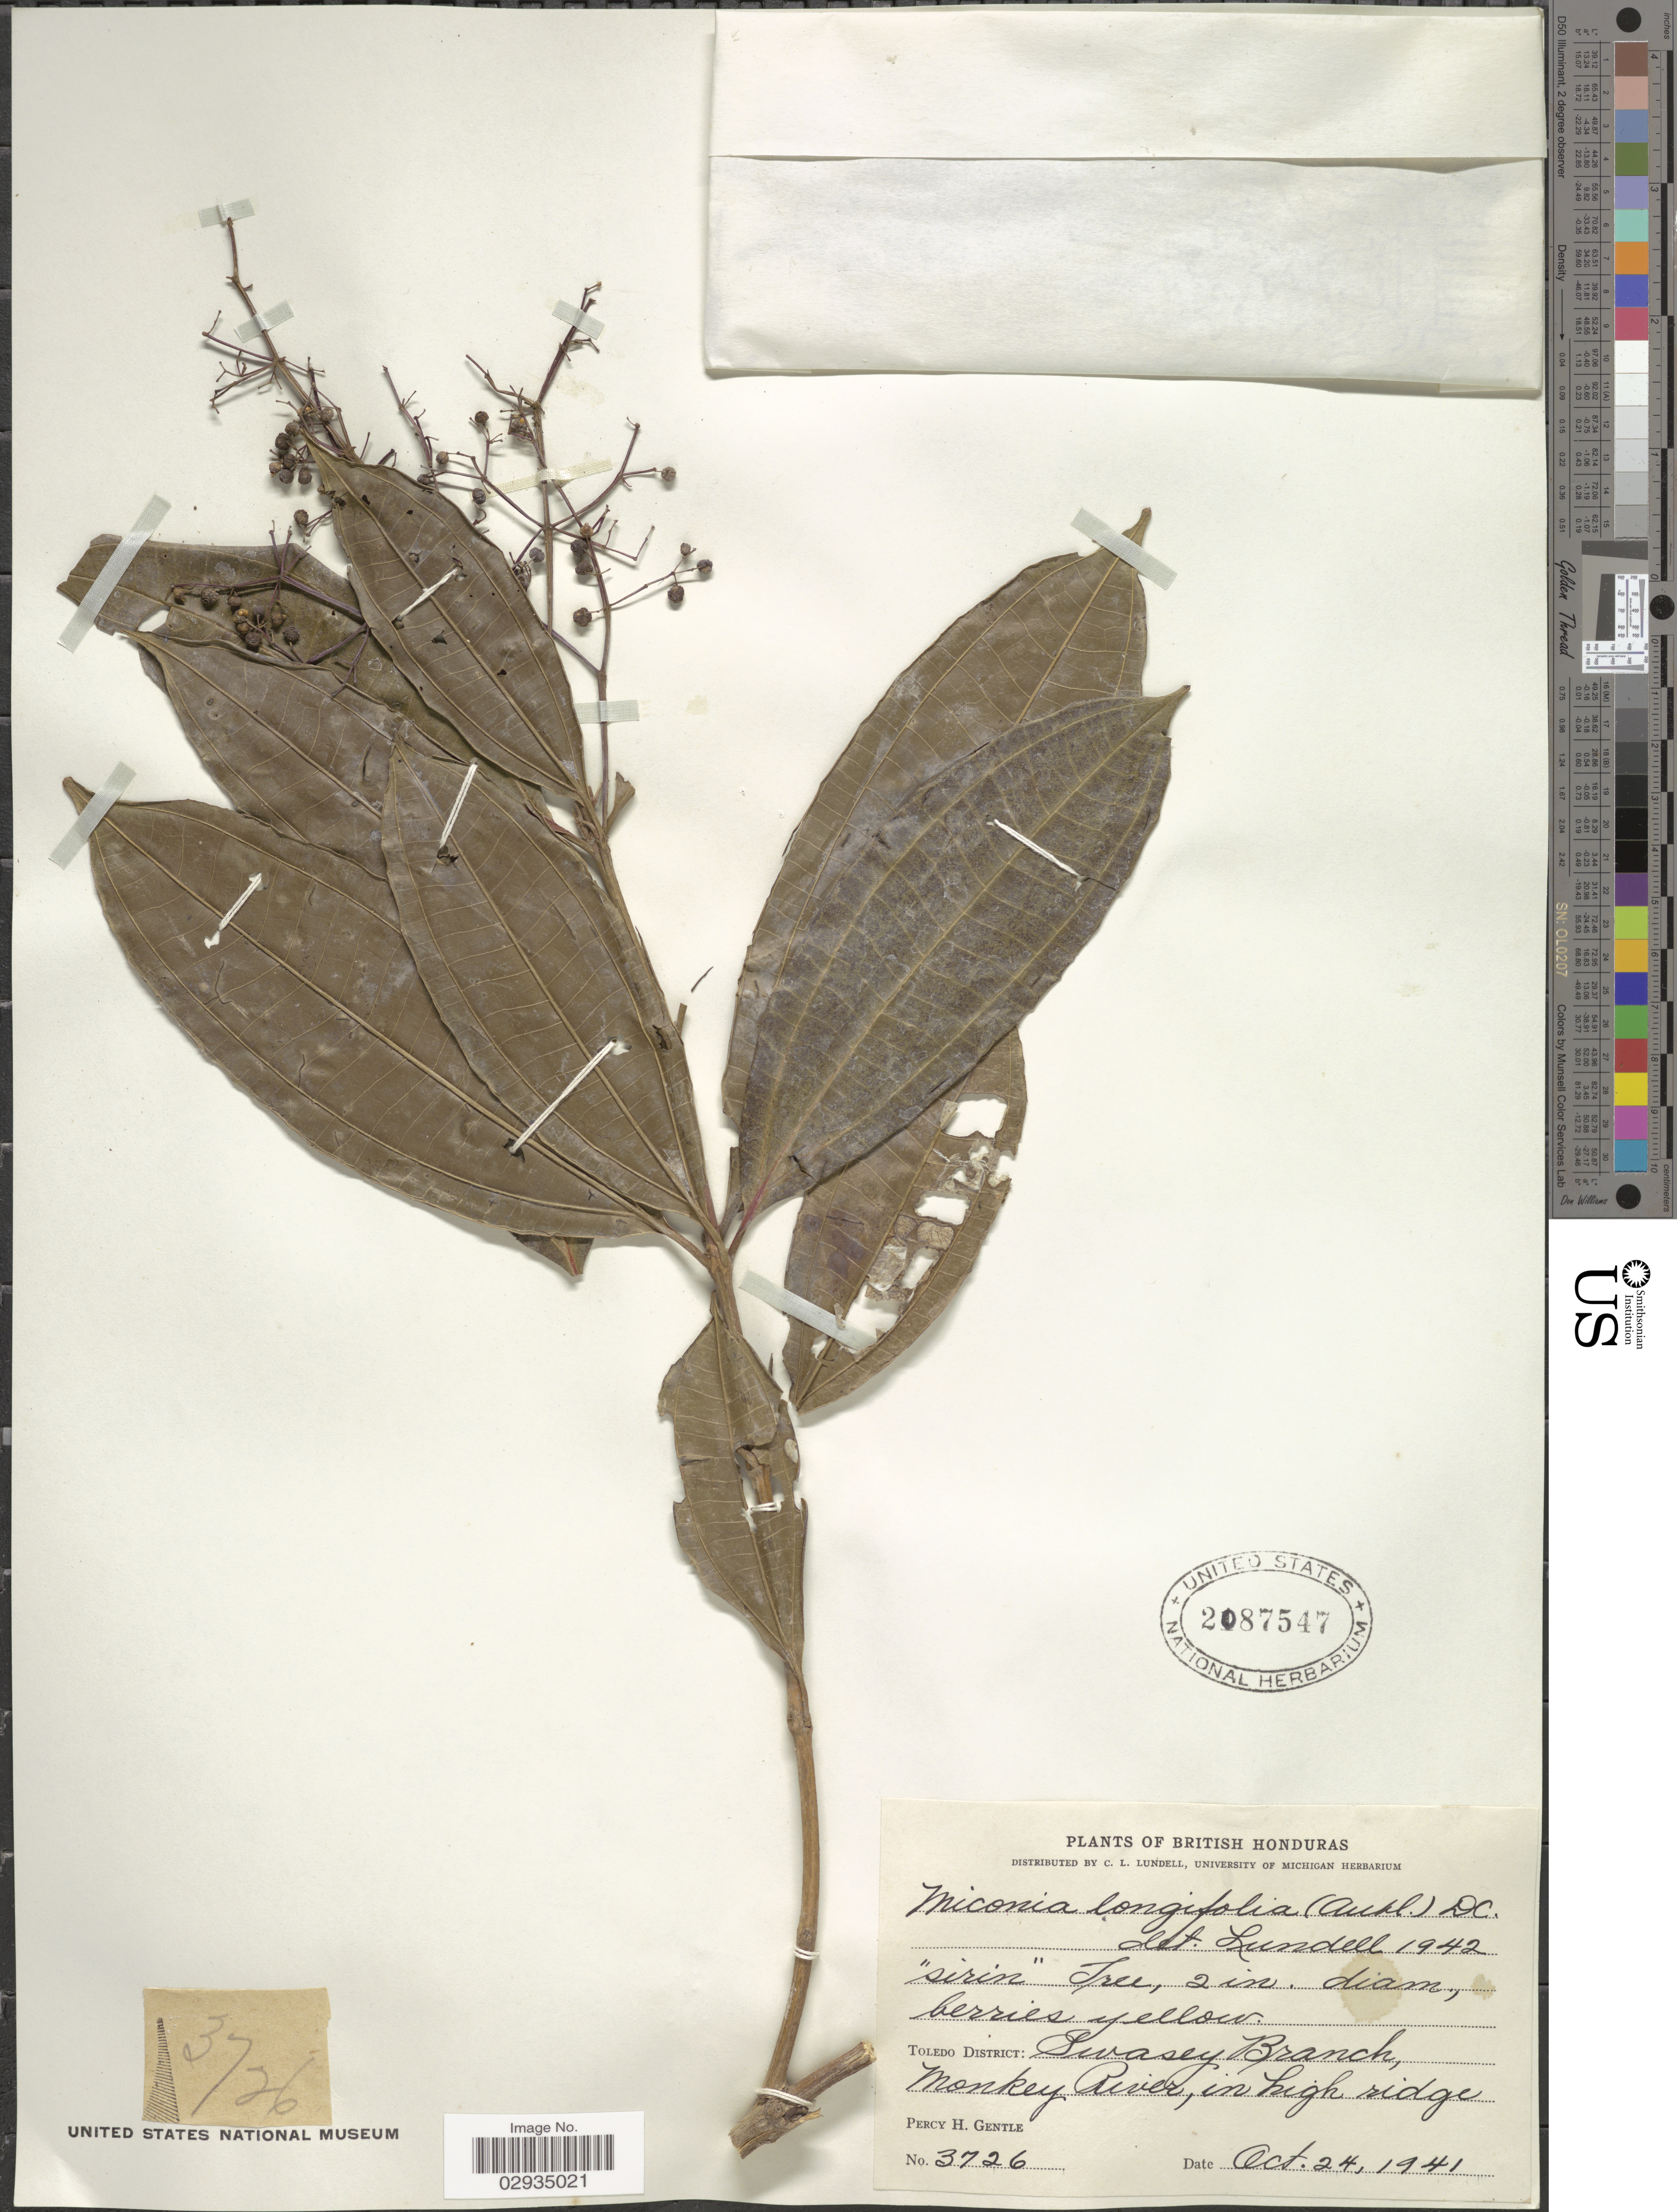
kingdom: Plantae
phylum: Tracheophyta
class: Magnoliopsida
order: Myrtales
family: Melastomataceae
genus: Miconia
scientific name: Miconia longifolia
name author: (Aubl.) DC.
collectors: P. H. Gentle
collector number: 3726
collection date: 1941-10-24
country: Belize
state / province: Toledo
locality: British Honduras. Toledo District: Swasey Branch, Monkey River, in high ridge.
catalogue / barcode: US 2087547